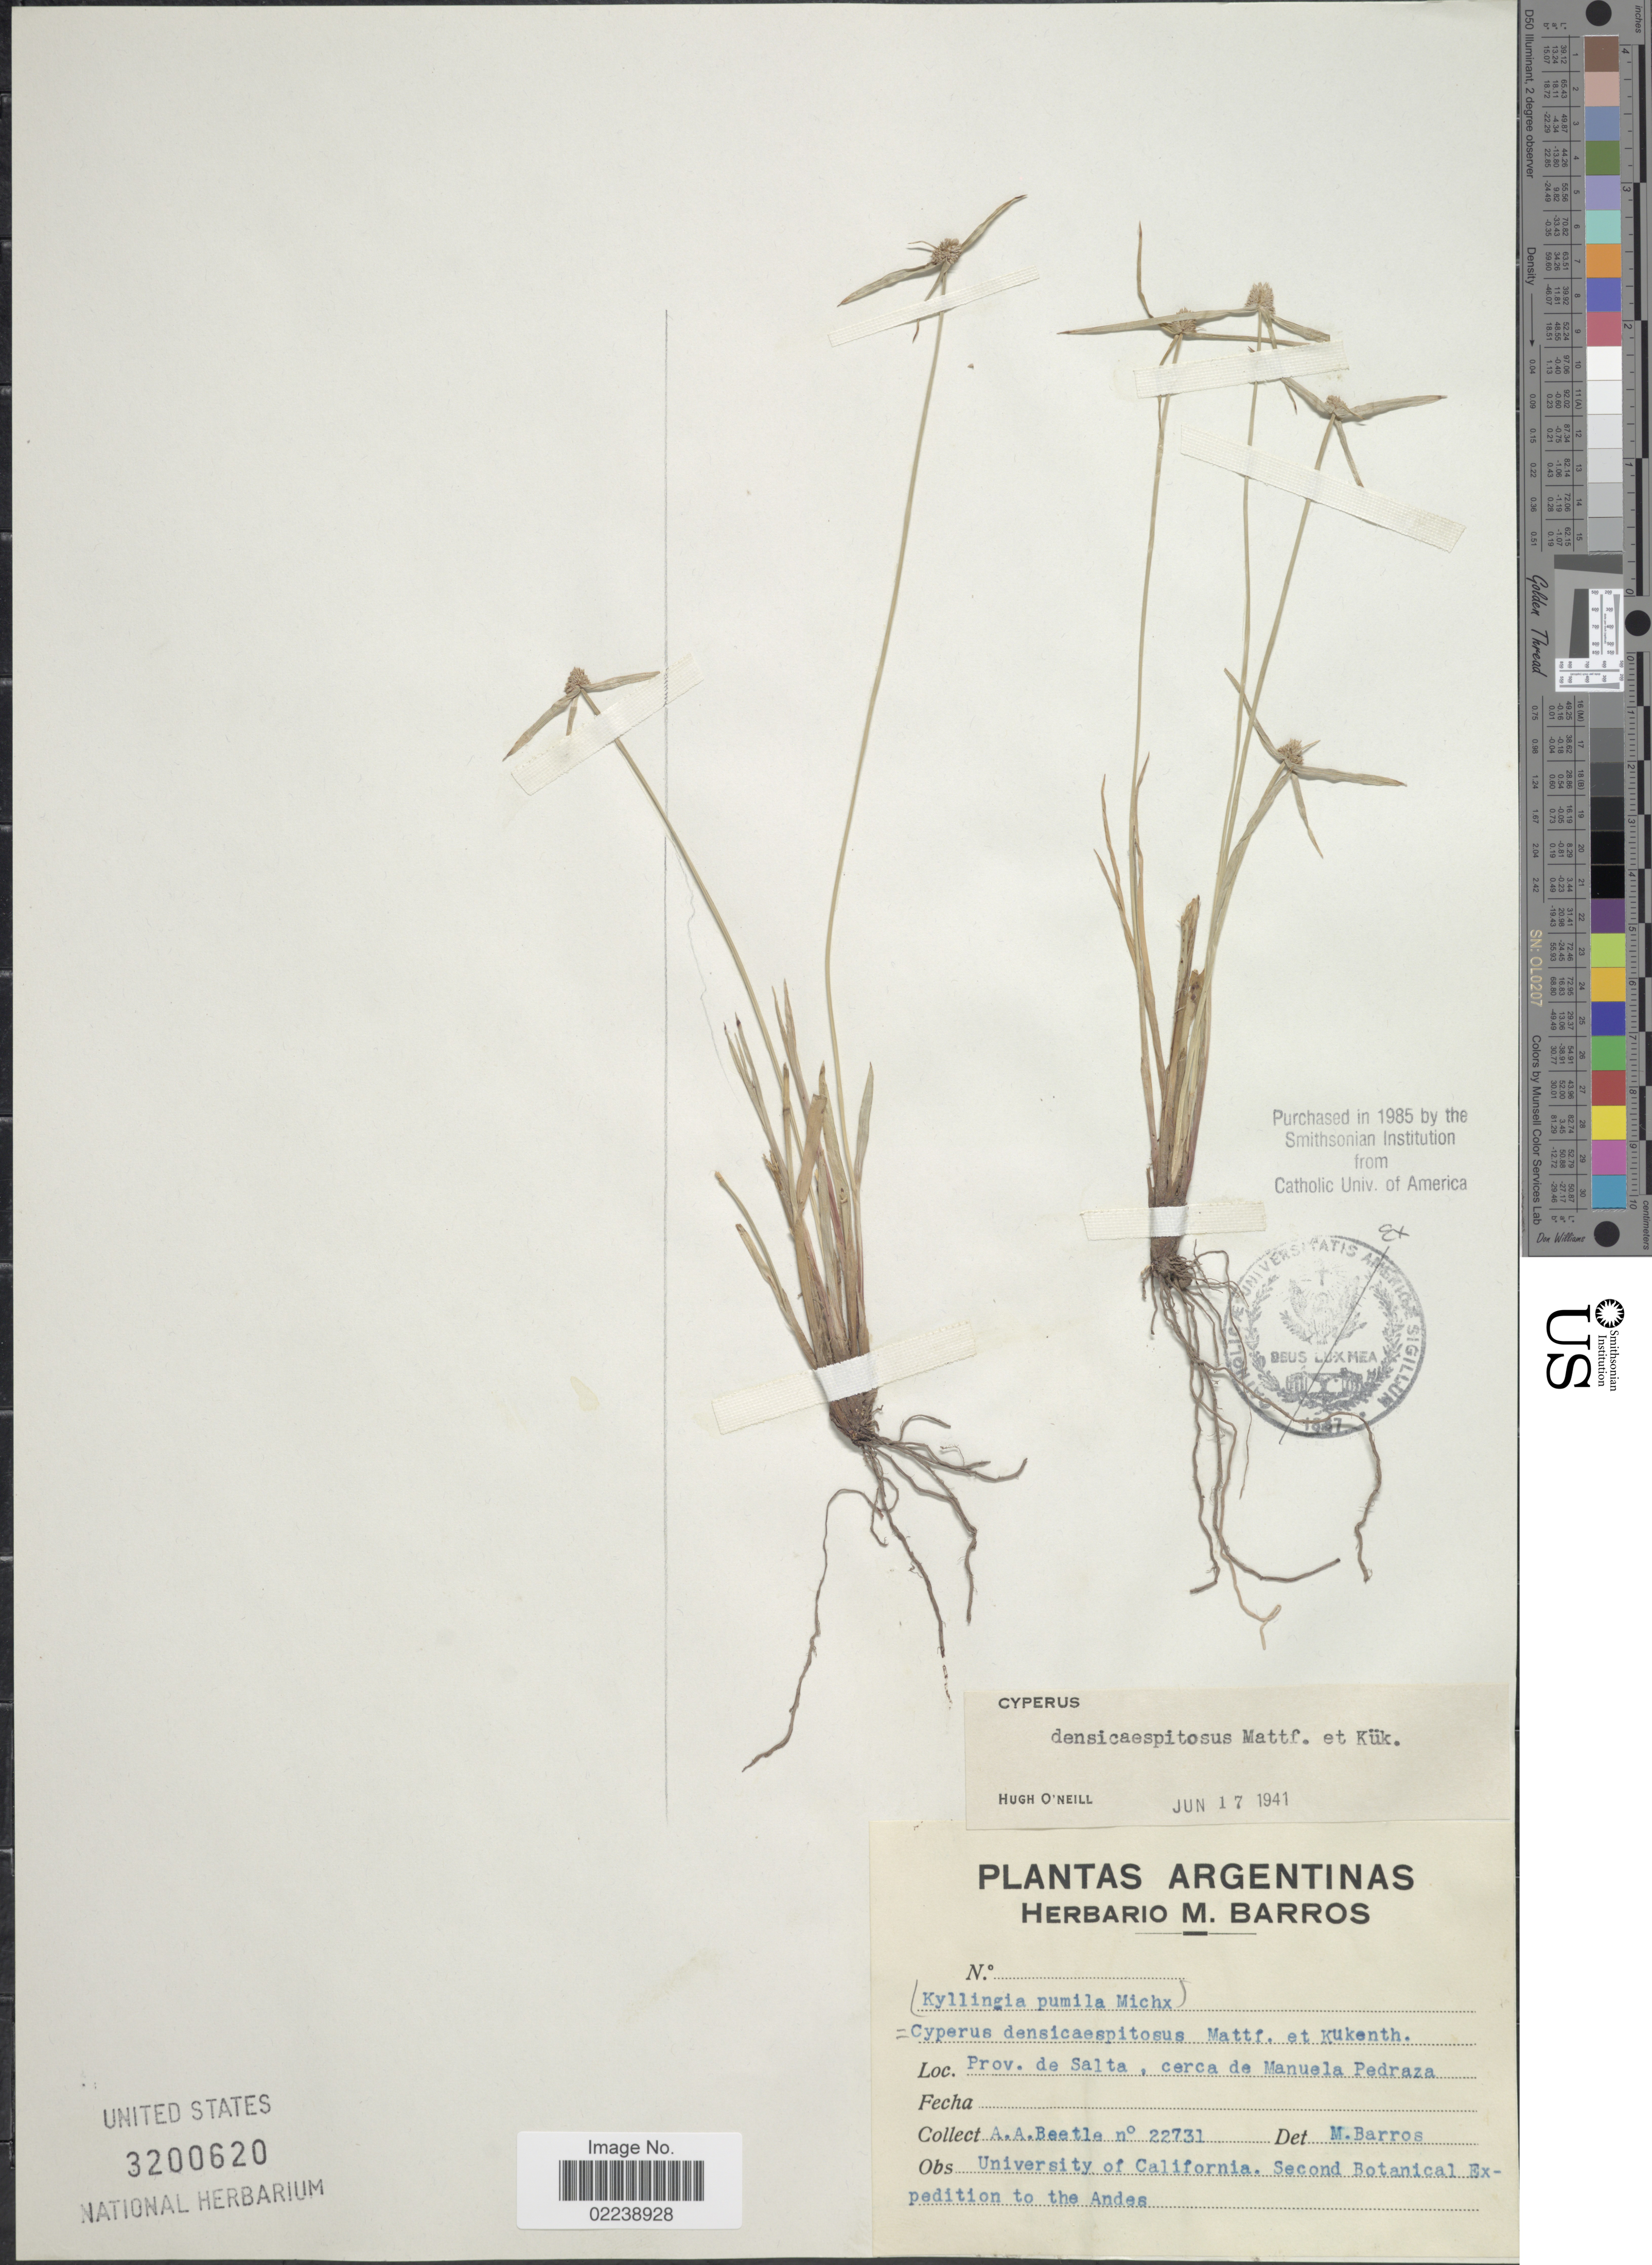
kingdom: Plantae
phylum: Tracheophyta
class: Liliopsida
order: Poales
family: Cyperaceae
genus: Cyperus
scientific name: Cyperus hortensis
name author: (Salzm. ex Steud.) Dorr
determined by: Strong, M. T., (US), Smithsonian Institution - National Museum of Natural History (UNITED STATES)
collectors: A. A. Beetle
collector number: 22731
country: Argentina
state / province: Salta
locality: Cerca de Manuela Pedraza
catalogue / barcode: US 3200620